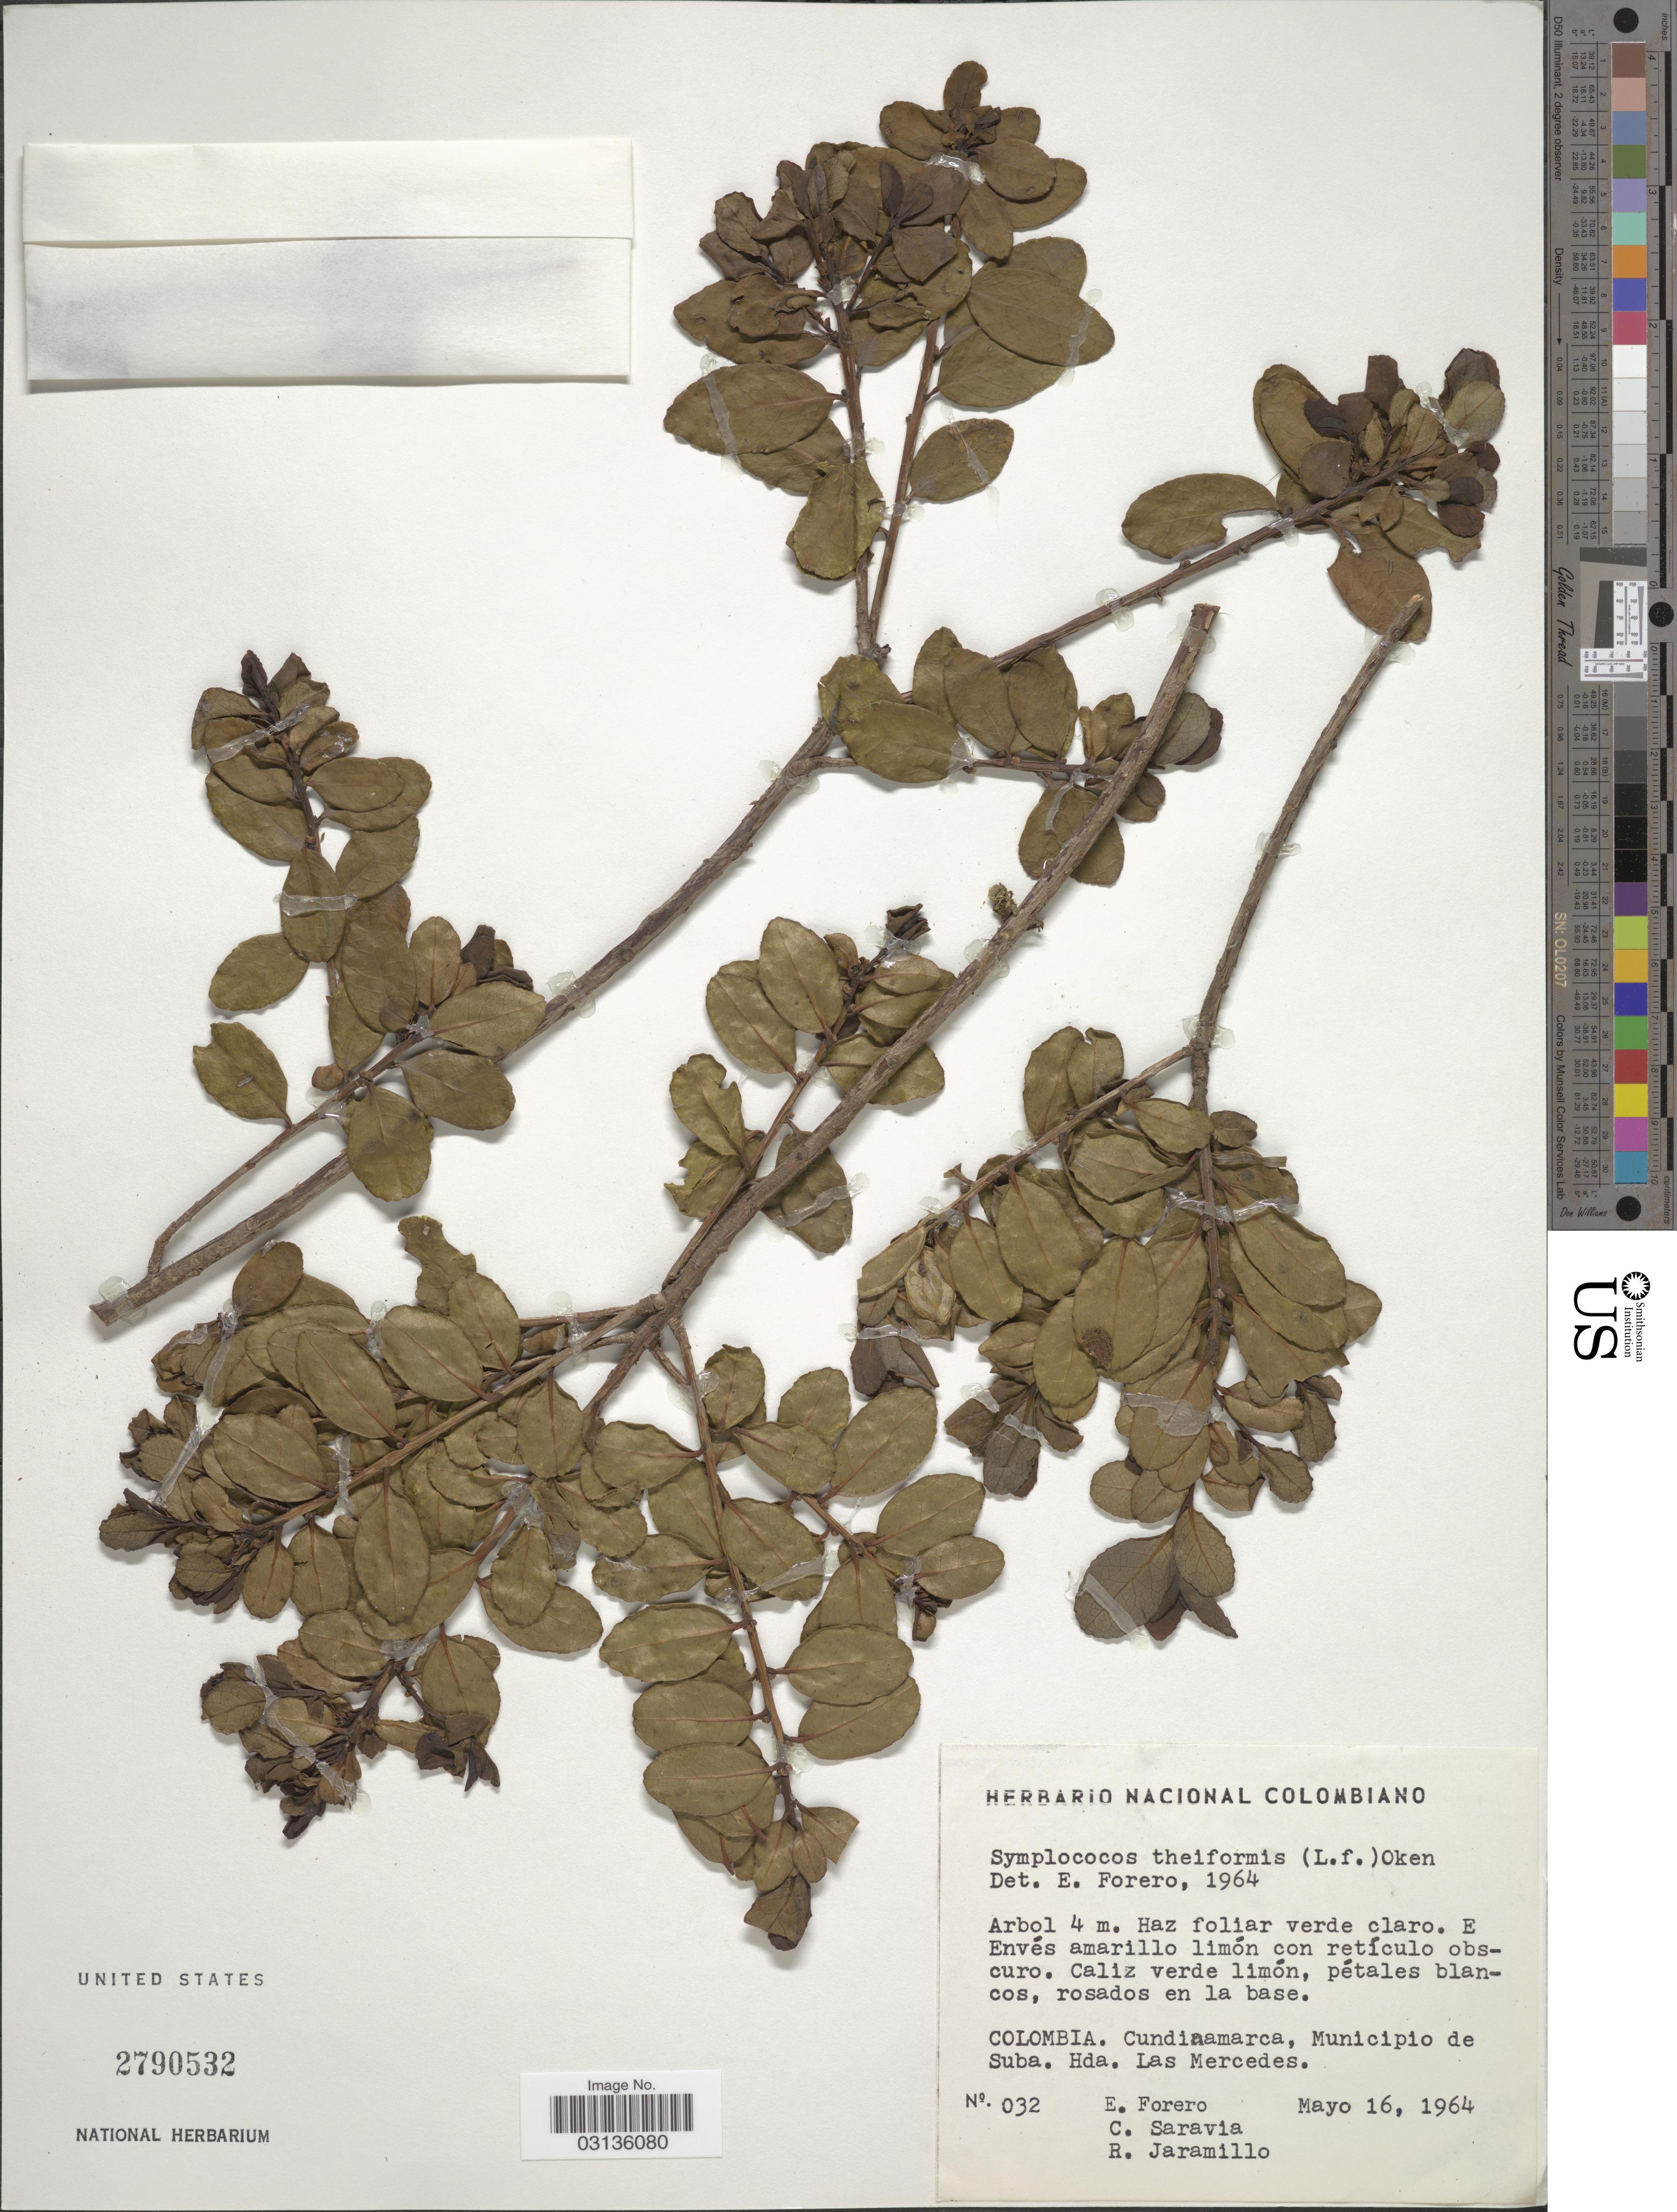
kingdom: Plantae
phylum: Tracheophyta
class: Magnoliopsida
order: Ericales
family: Symplocaceae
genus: Symplocos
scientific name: Symplocos theiformis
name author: (L. f.) Oken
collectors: E. Forero, C. Saravia & R. Jaramillo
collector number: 032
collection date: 1964-05-16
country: Colombia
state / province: Cundinamarca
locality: Municipio de Suba. Hda. Las Mercedes.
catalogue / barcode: US 2790532